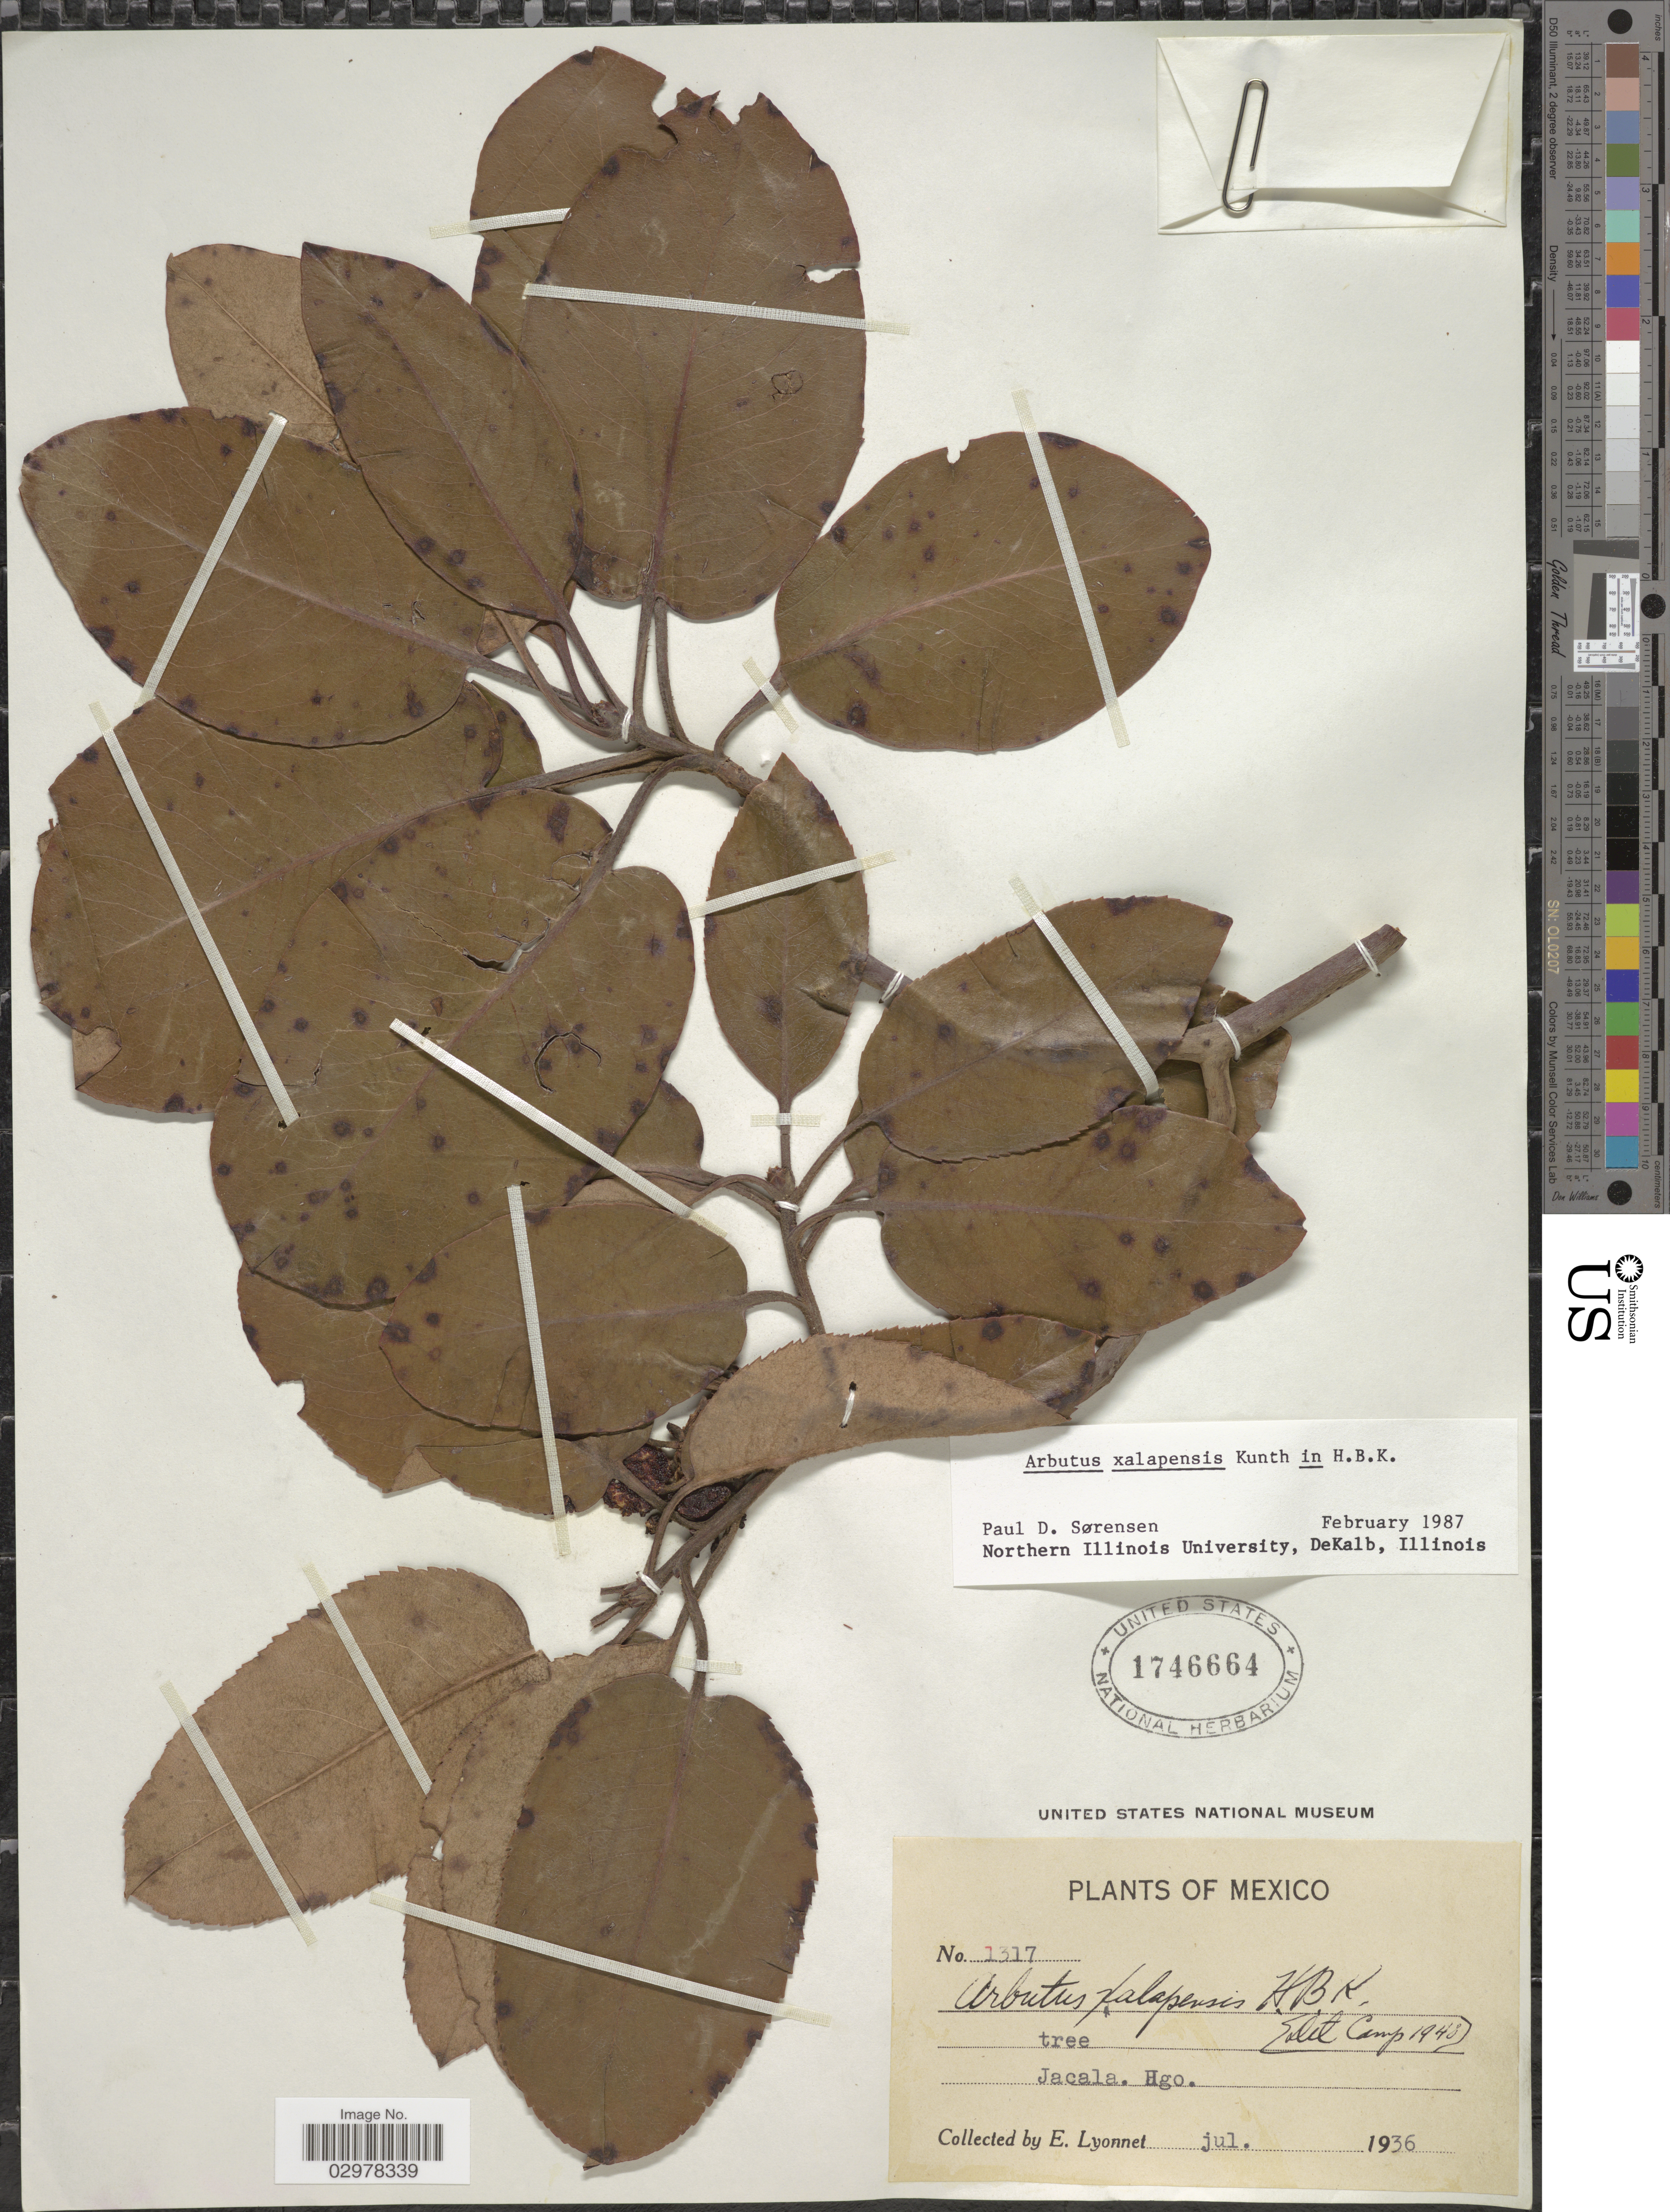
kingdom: Plantae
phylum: Tracheophyta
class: Magnoliopsida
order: Ericales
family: Ericaceae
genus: Arbutus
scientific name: Arbutus xalapensis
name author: Kunth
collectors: E. Lyonnet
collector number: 1317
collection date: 1936-07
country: Mexico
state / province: Hidalgo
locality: Jacala.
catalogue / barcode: US 1746664